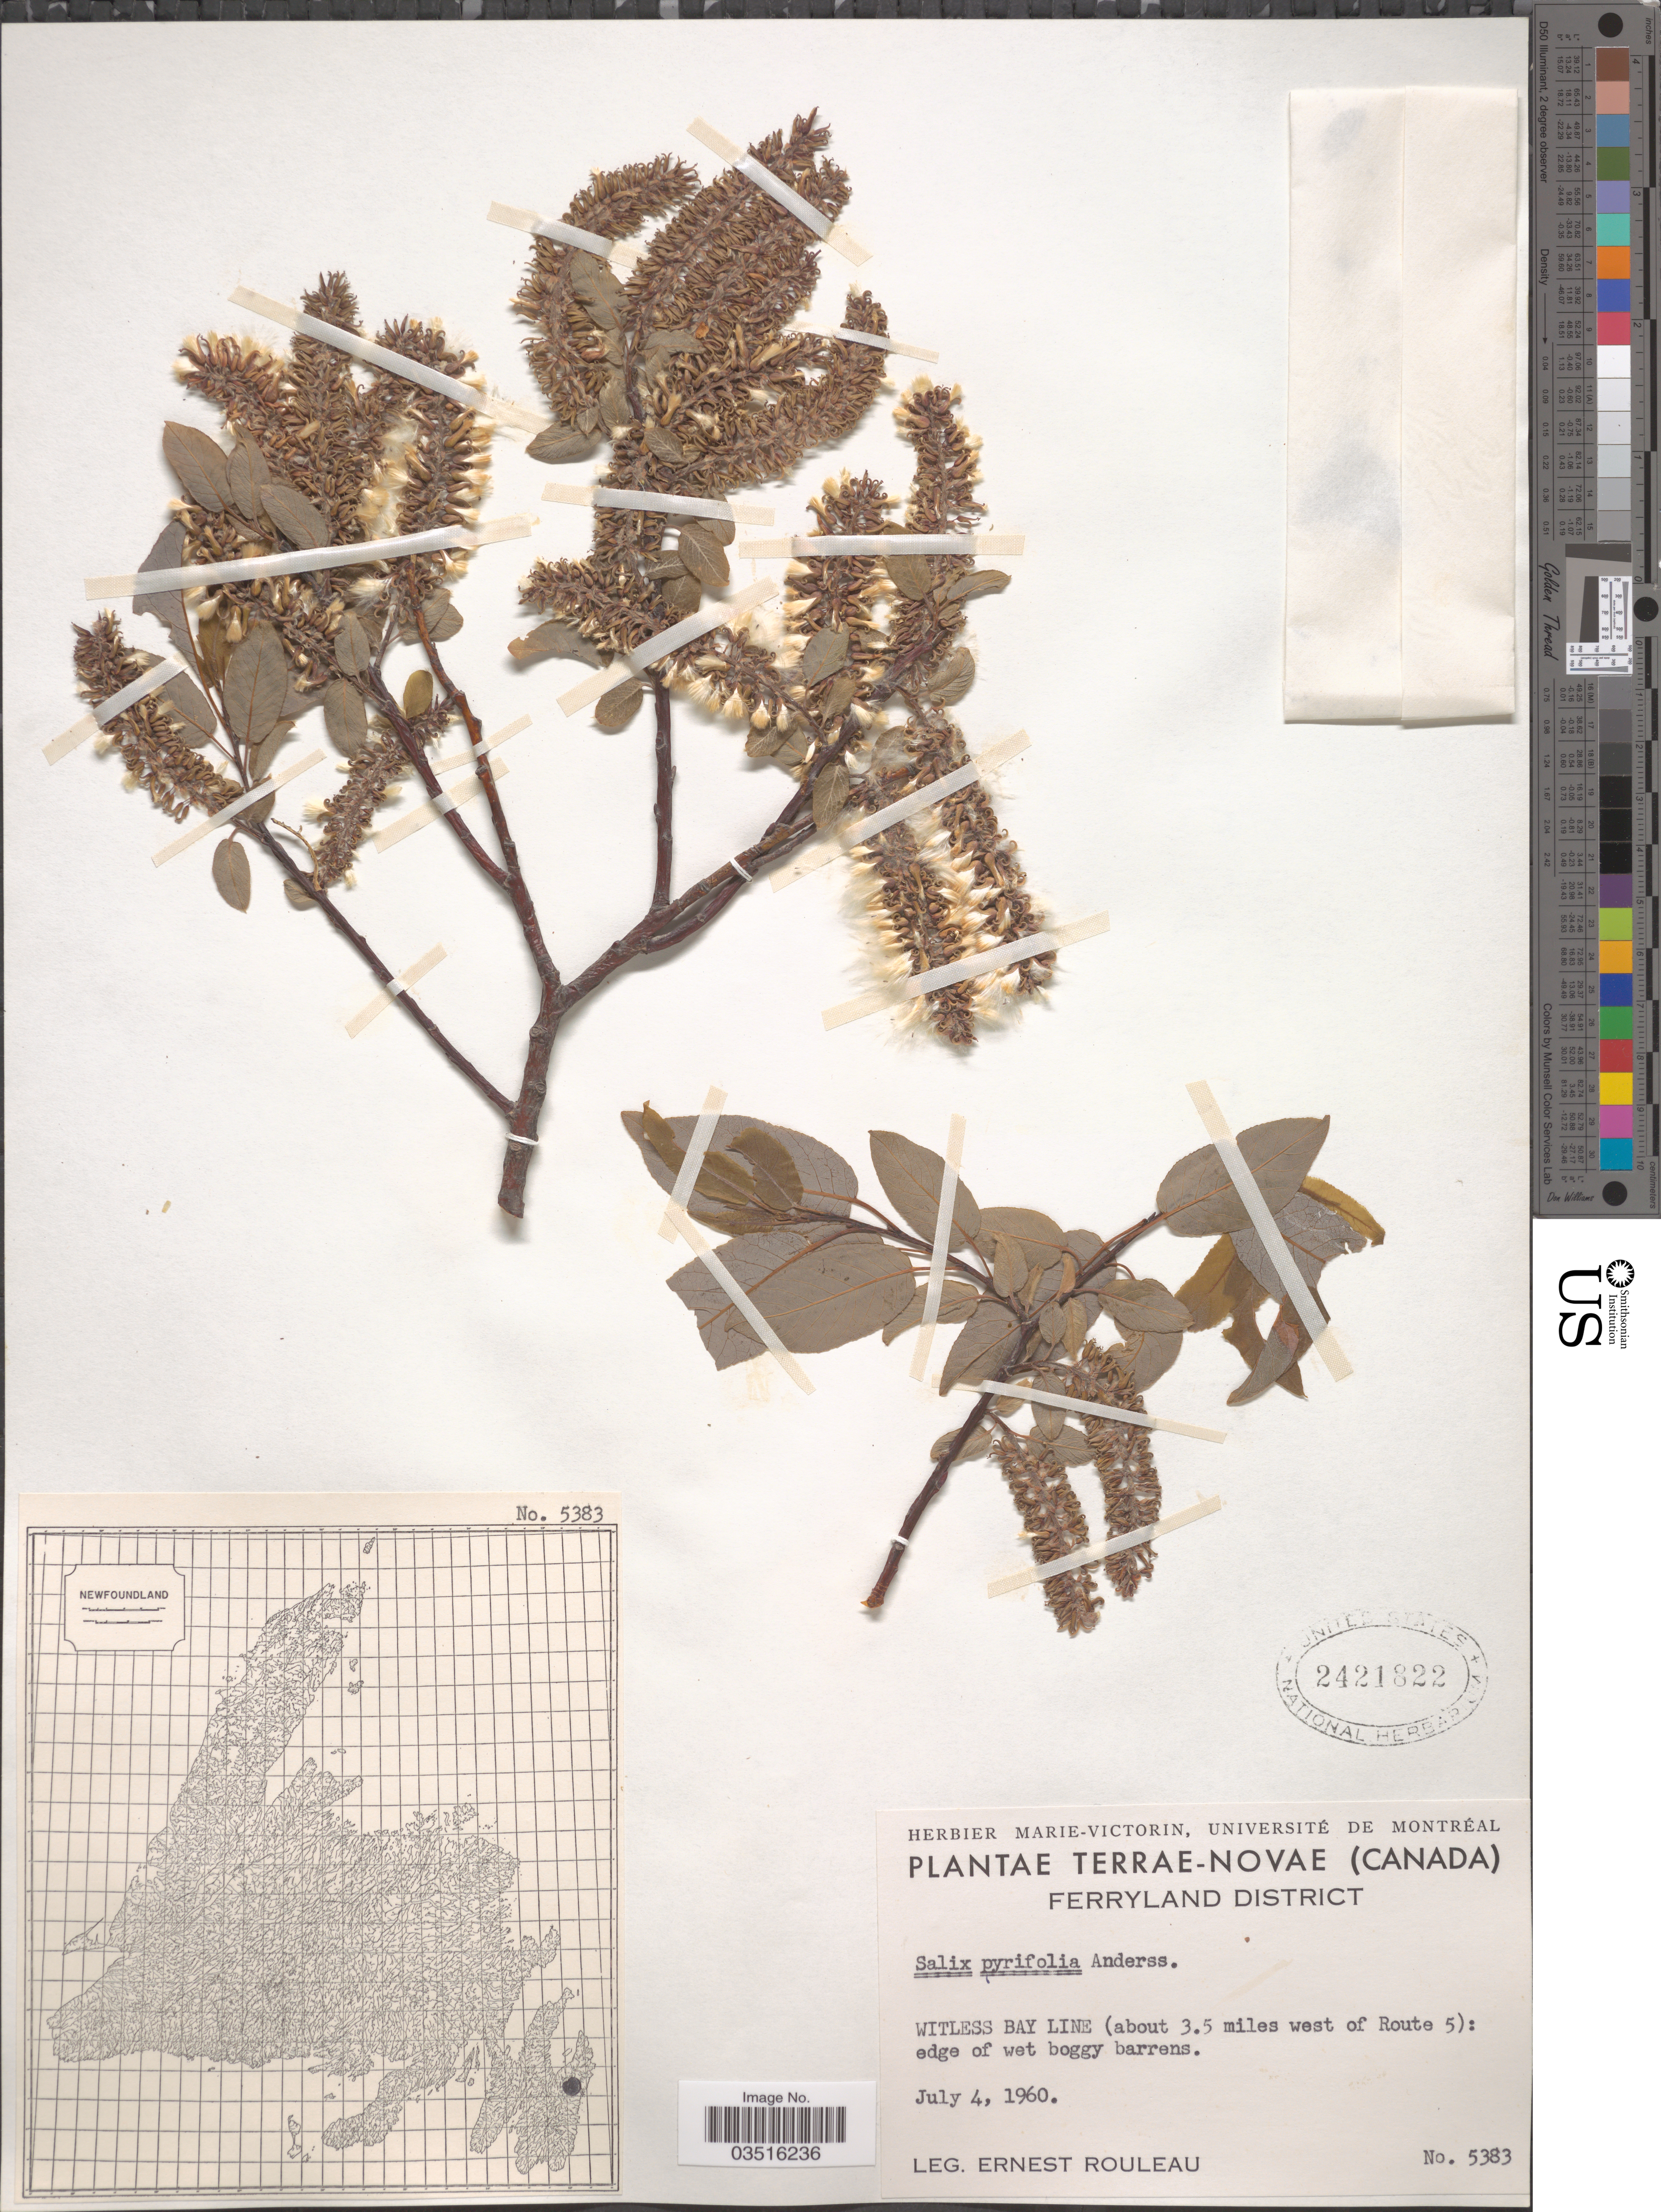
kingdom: Plantae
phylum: Tracheophyta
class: Magnoliopsida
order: Malpighiales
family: Salicaceae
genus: Salix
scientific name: Salix pyrifolia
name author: Ledeb.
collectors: E. Rouleau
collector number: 5383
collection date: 1960-07-04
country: Canada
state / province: Newfoundland and Labrador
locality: Terrae-Novae. Ferryland District. Witless Bay Line (about 3.5 miles west of Route 5).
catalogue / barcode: US 2421822